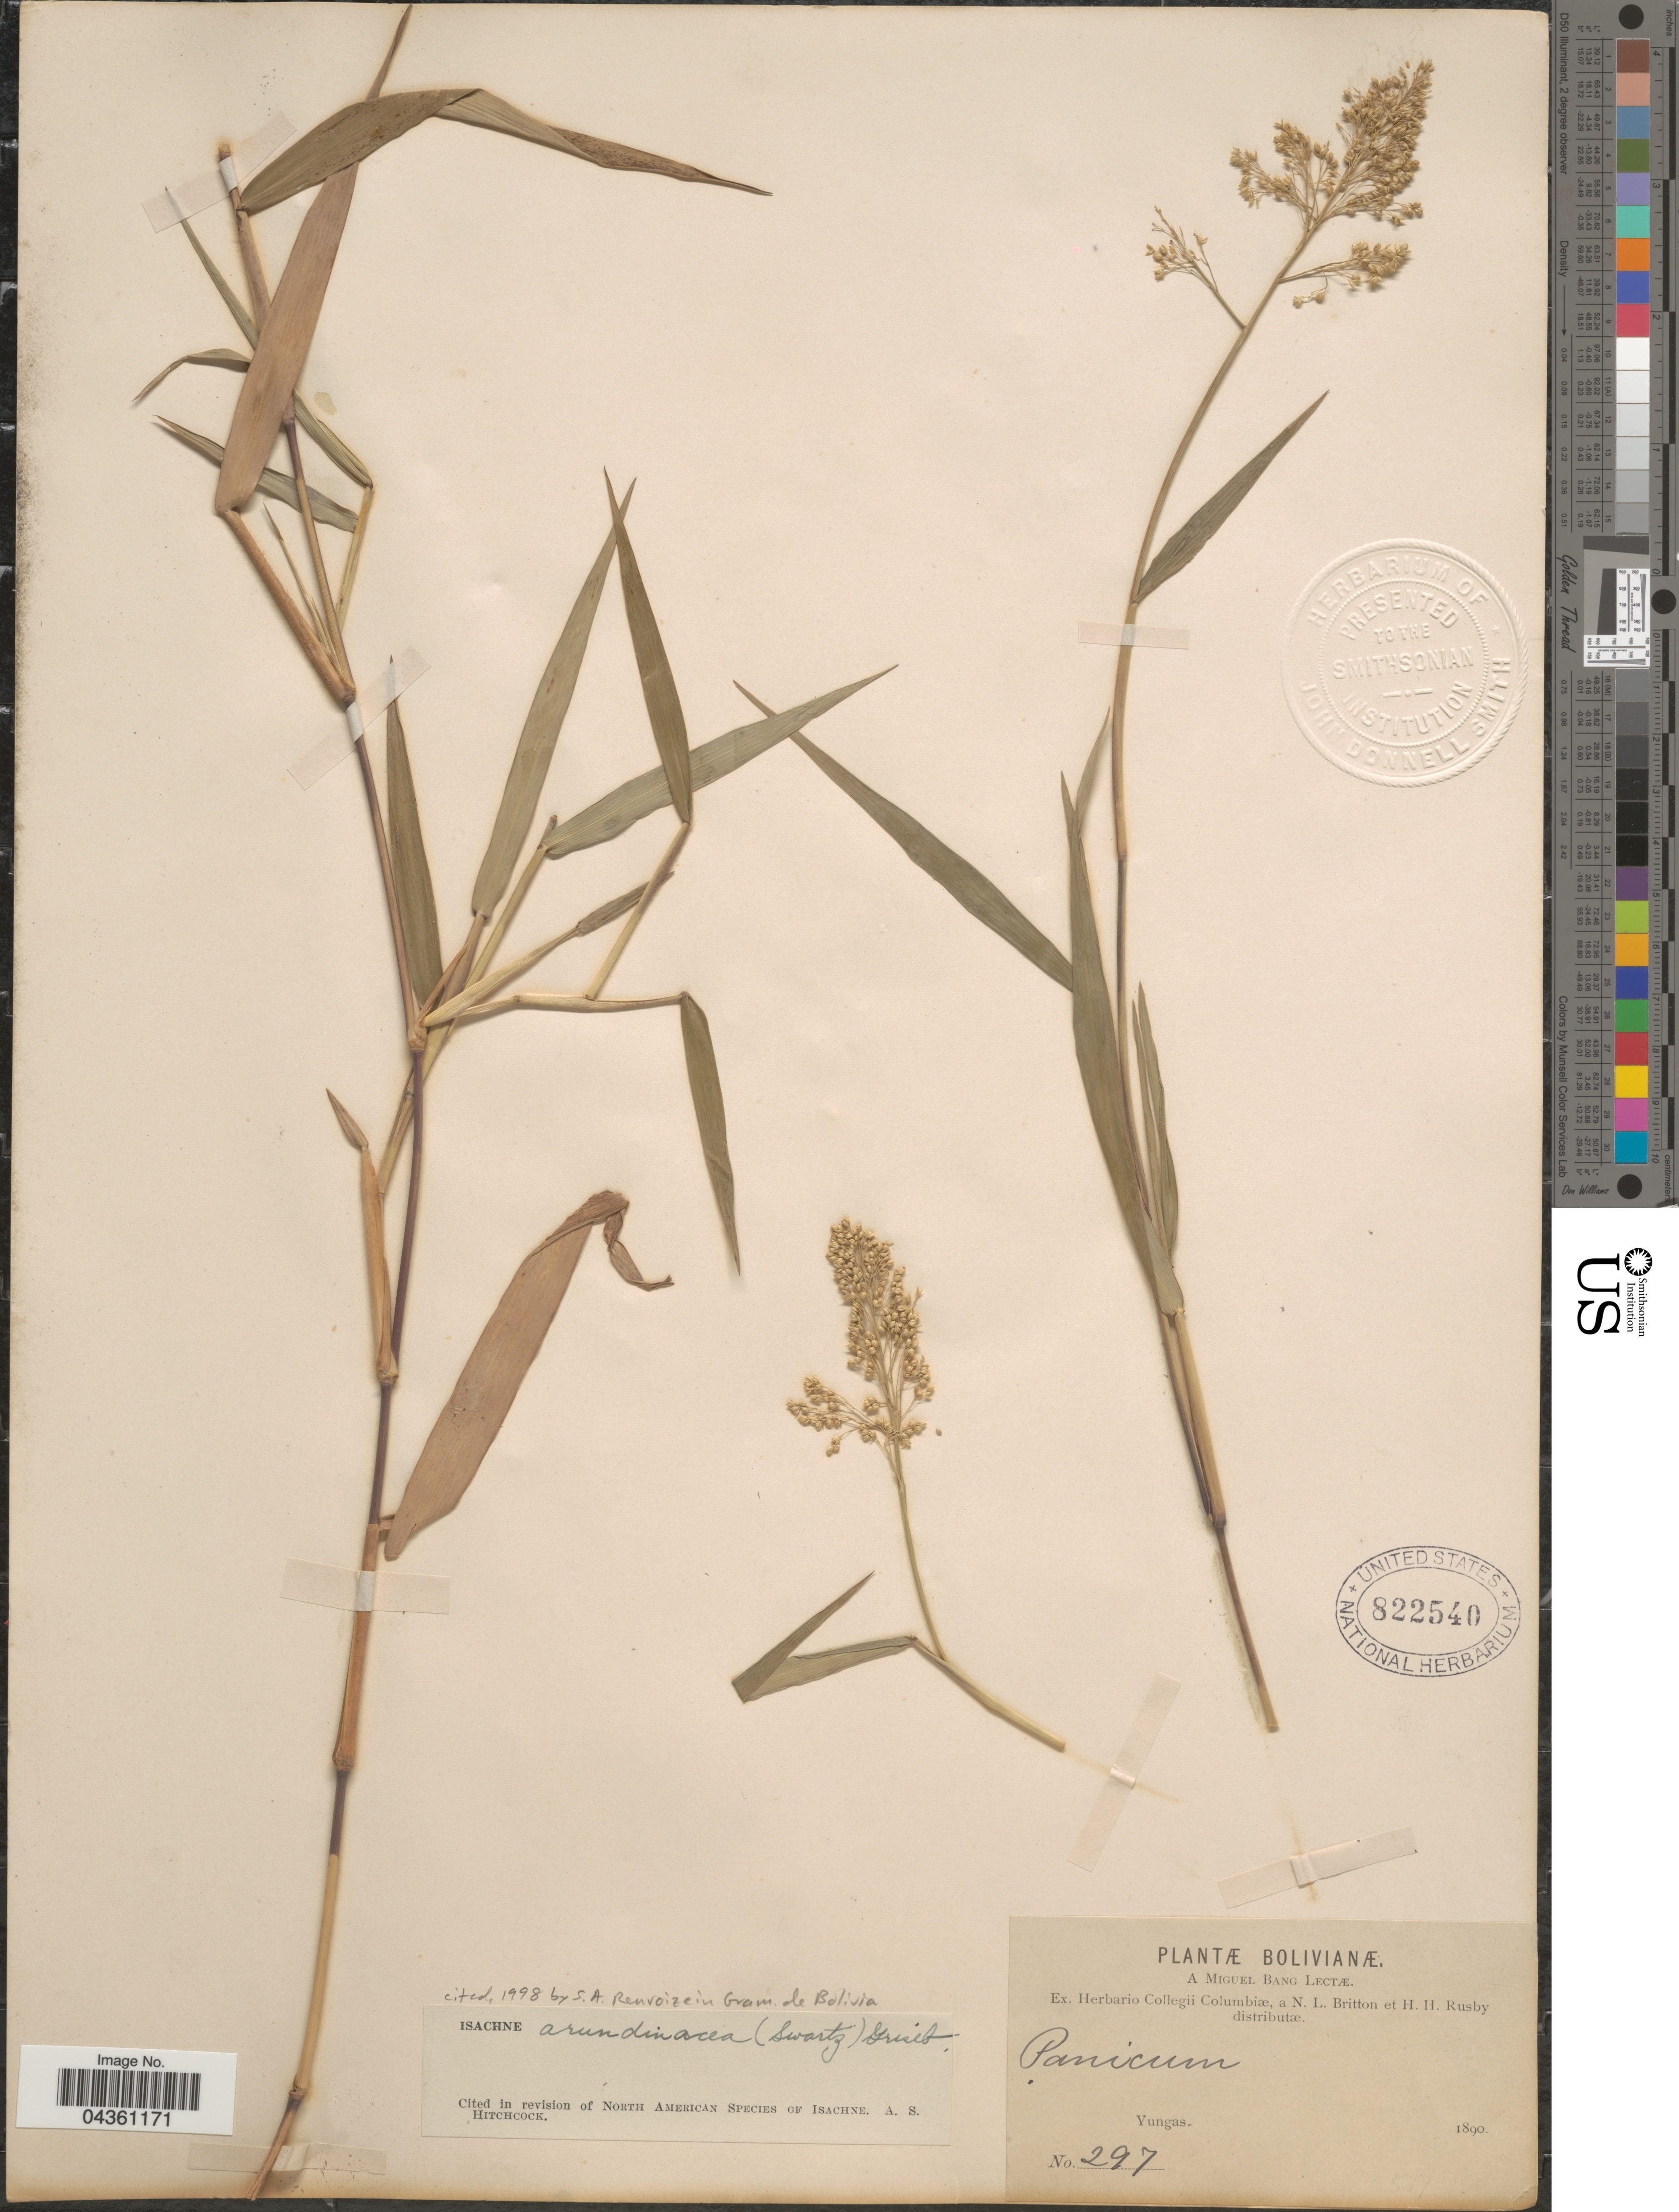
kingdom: Plantae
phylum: Tracheophyta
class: Liliopsida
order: Poales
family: Poaceae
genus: Isachne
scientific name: Isachne arundinacea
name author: (Sw.) Griseb.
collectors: M. Bang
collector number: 297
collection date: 1890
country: Bolivia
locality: Yungas.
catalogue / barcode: US 822540